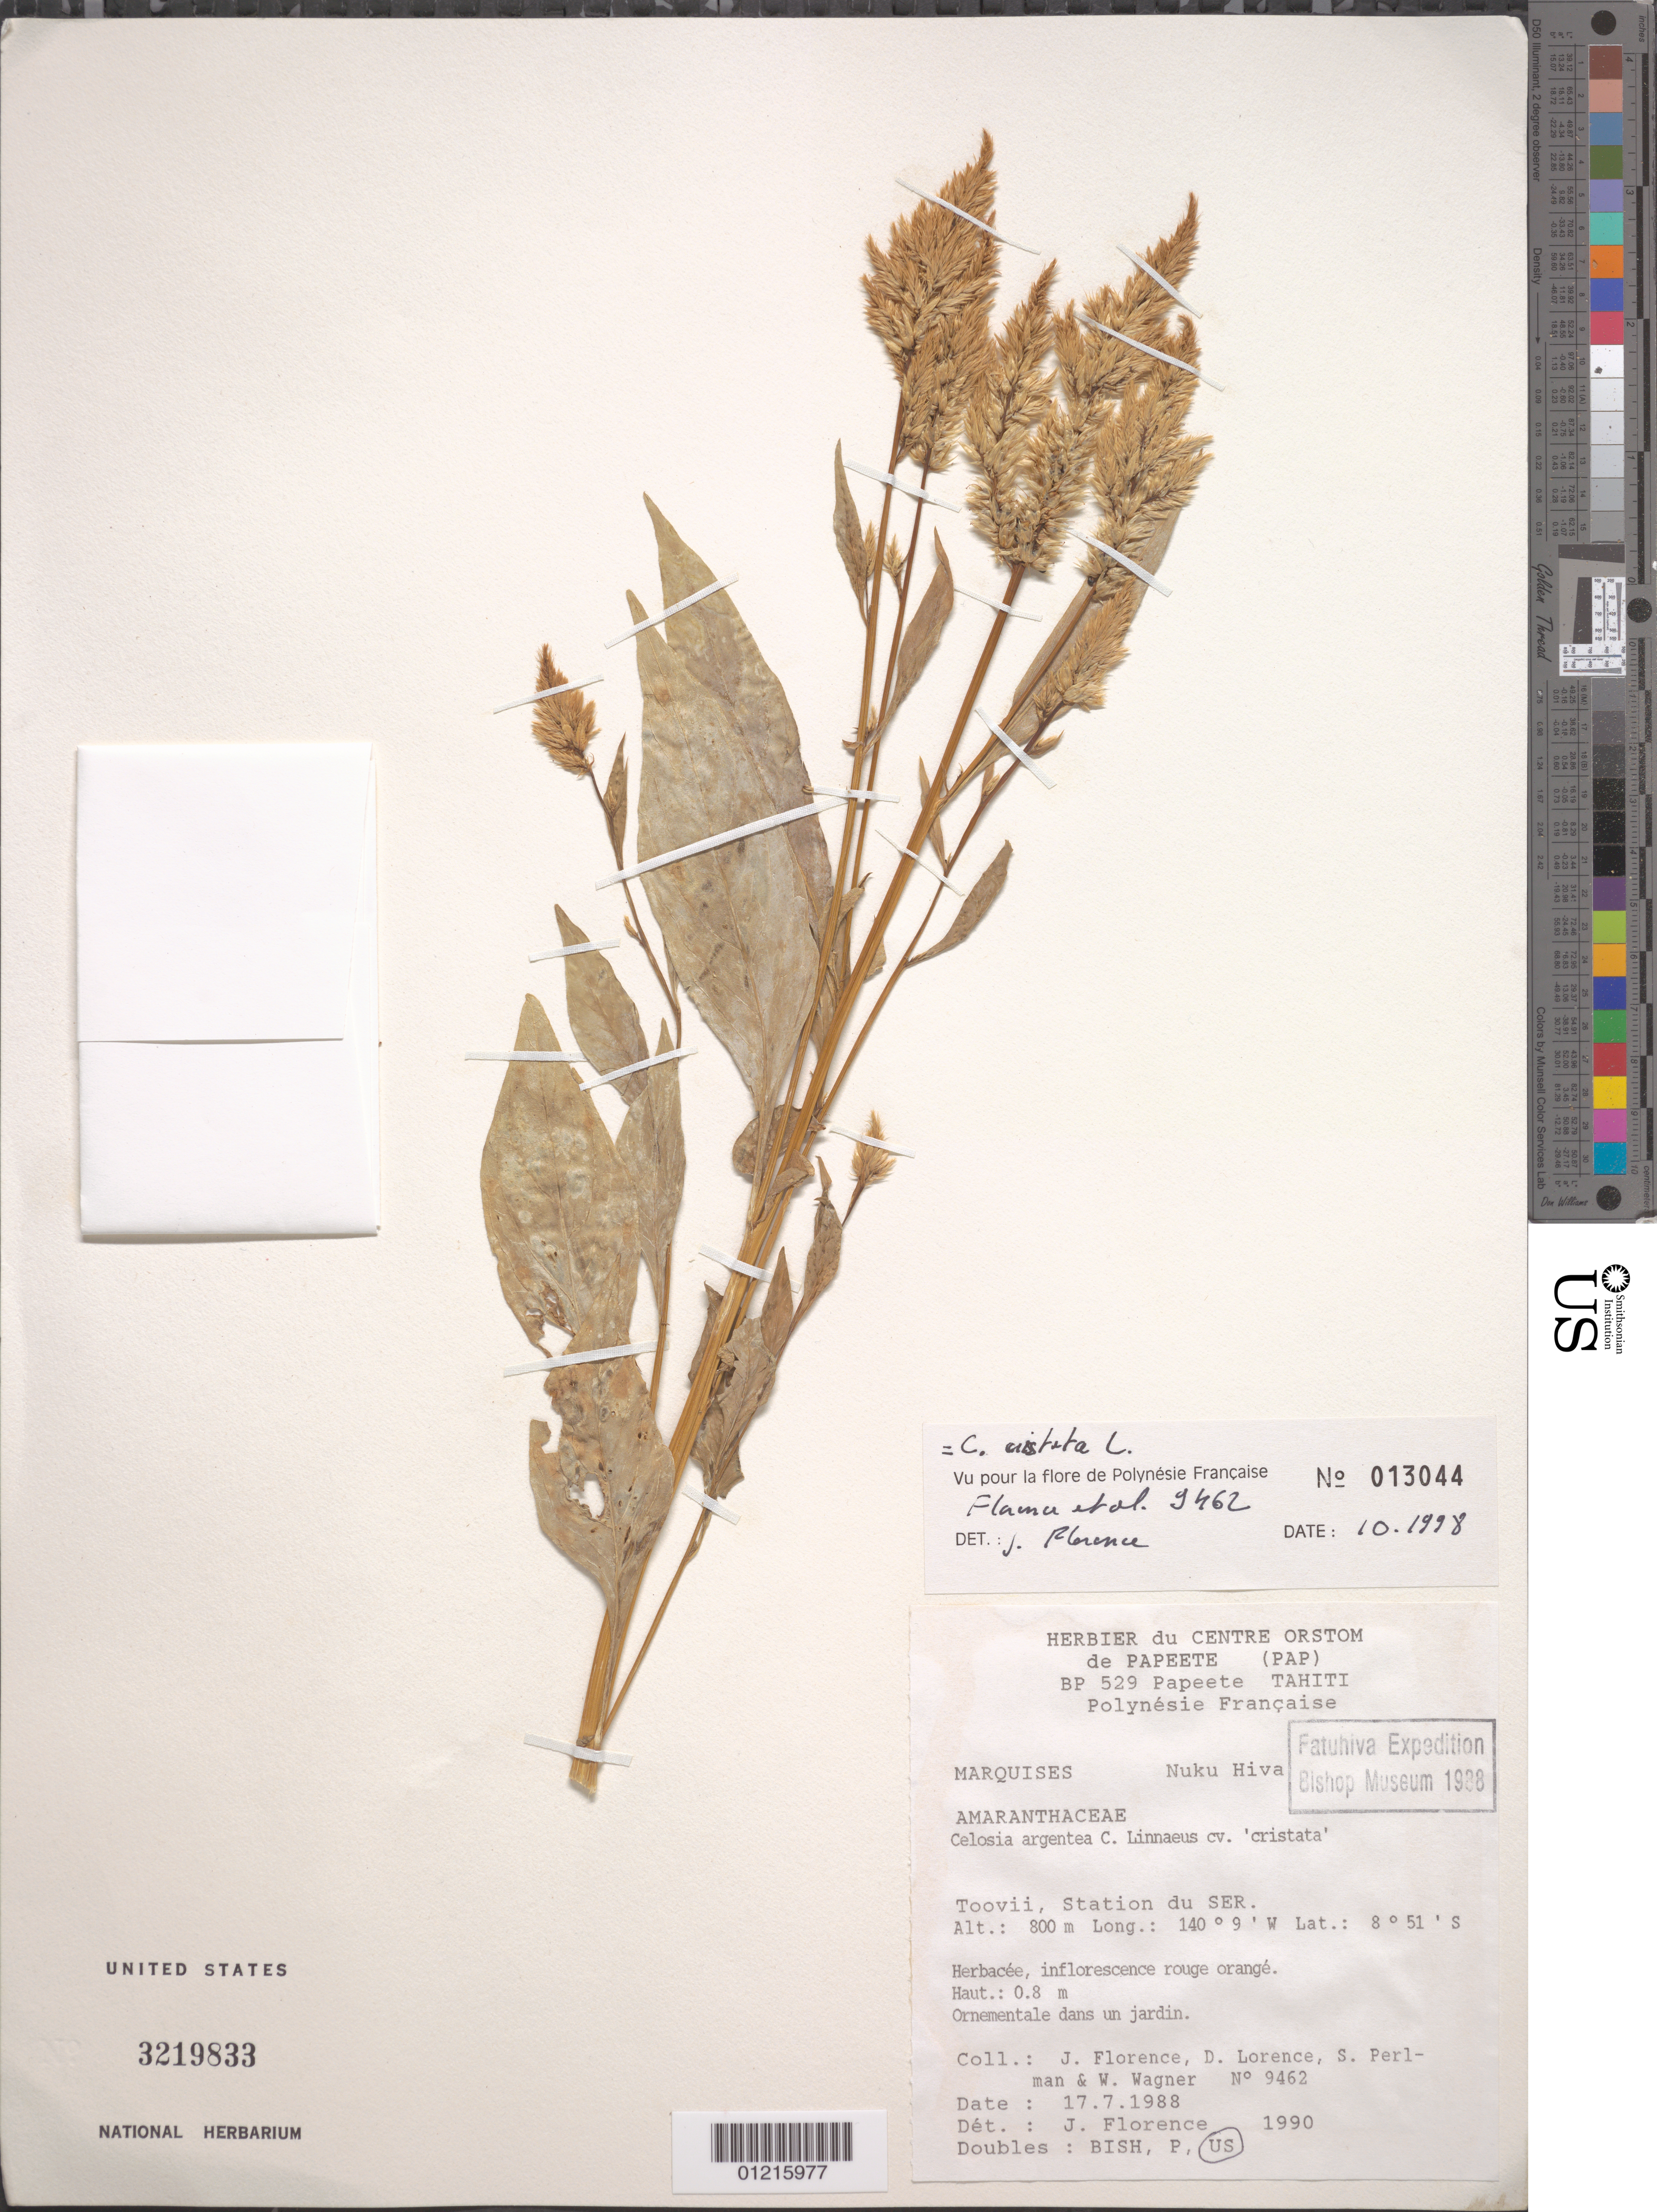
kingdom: Plantae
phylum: Tracheophyta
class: Magnoliopsida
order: Caryophyllales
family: Amaranthaceae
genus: Celosia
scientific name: Celosia argentea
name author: L.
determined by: Florence, J.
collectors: J. Florence, D. Lorence, S. P. Perlman & W. L. Wagner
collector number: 9462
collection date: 1988-07-17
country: French Polynesia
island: Nuku Hiva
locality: Toovii, station du SER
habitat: Ornamentale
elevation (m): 800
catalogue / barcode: US 3219833